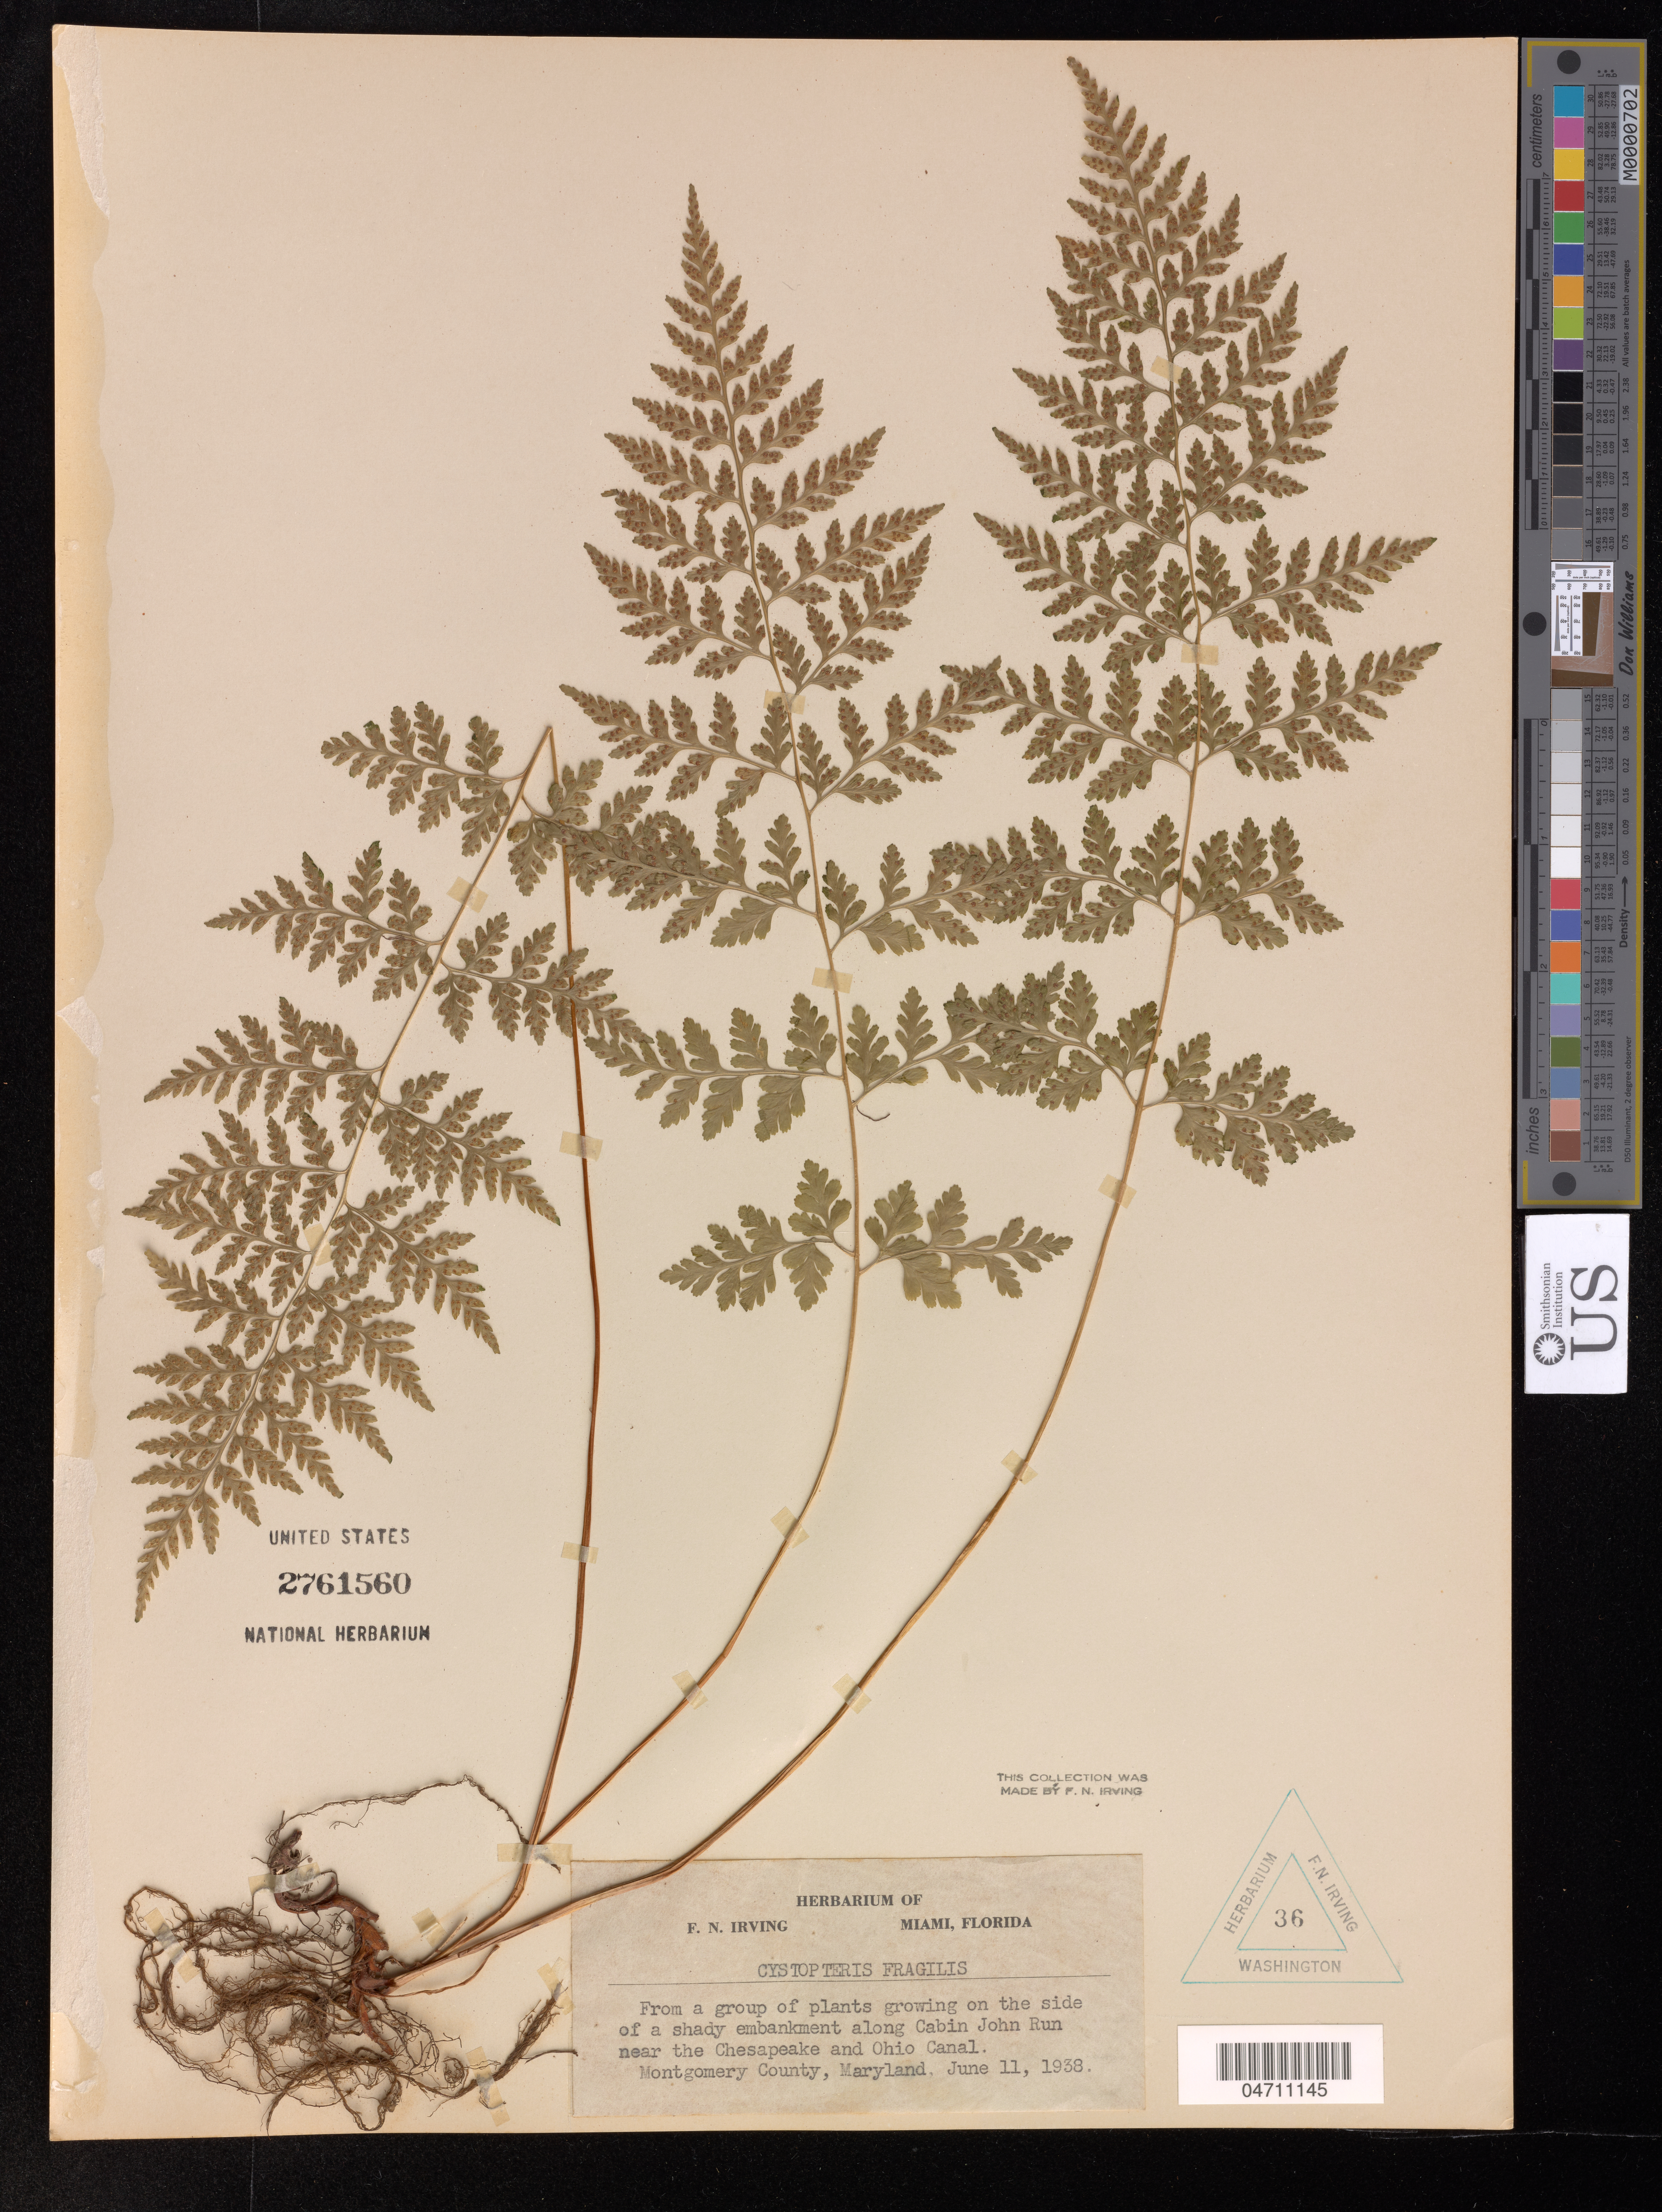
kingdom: Plantae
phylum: Tracheophyta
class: Polypodiopsida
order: Polypodiales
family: Cystopteridaceae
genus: Cystopteris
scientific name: Cystopteris fragilis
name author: (L.) Bernh.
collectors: F. Irving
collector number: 36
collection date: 1938-06-11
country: United States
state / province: Maryland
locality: Montgomery County. Along Cabin John Run near the Chesapeake and Ohio Canal.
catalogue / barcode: US 2761560